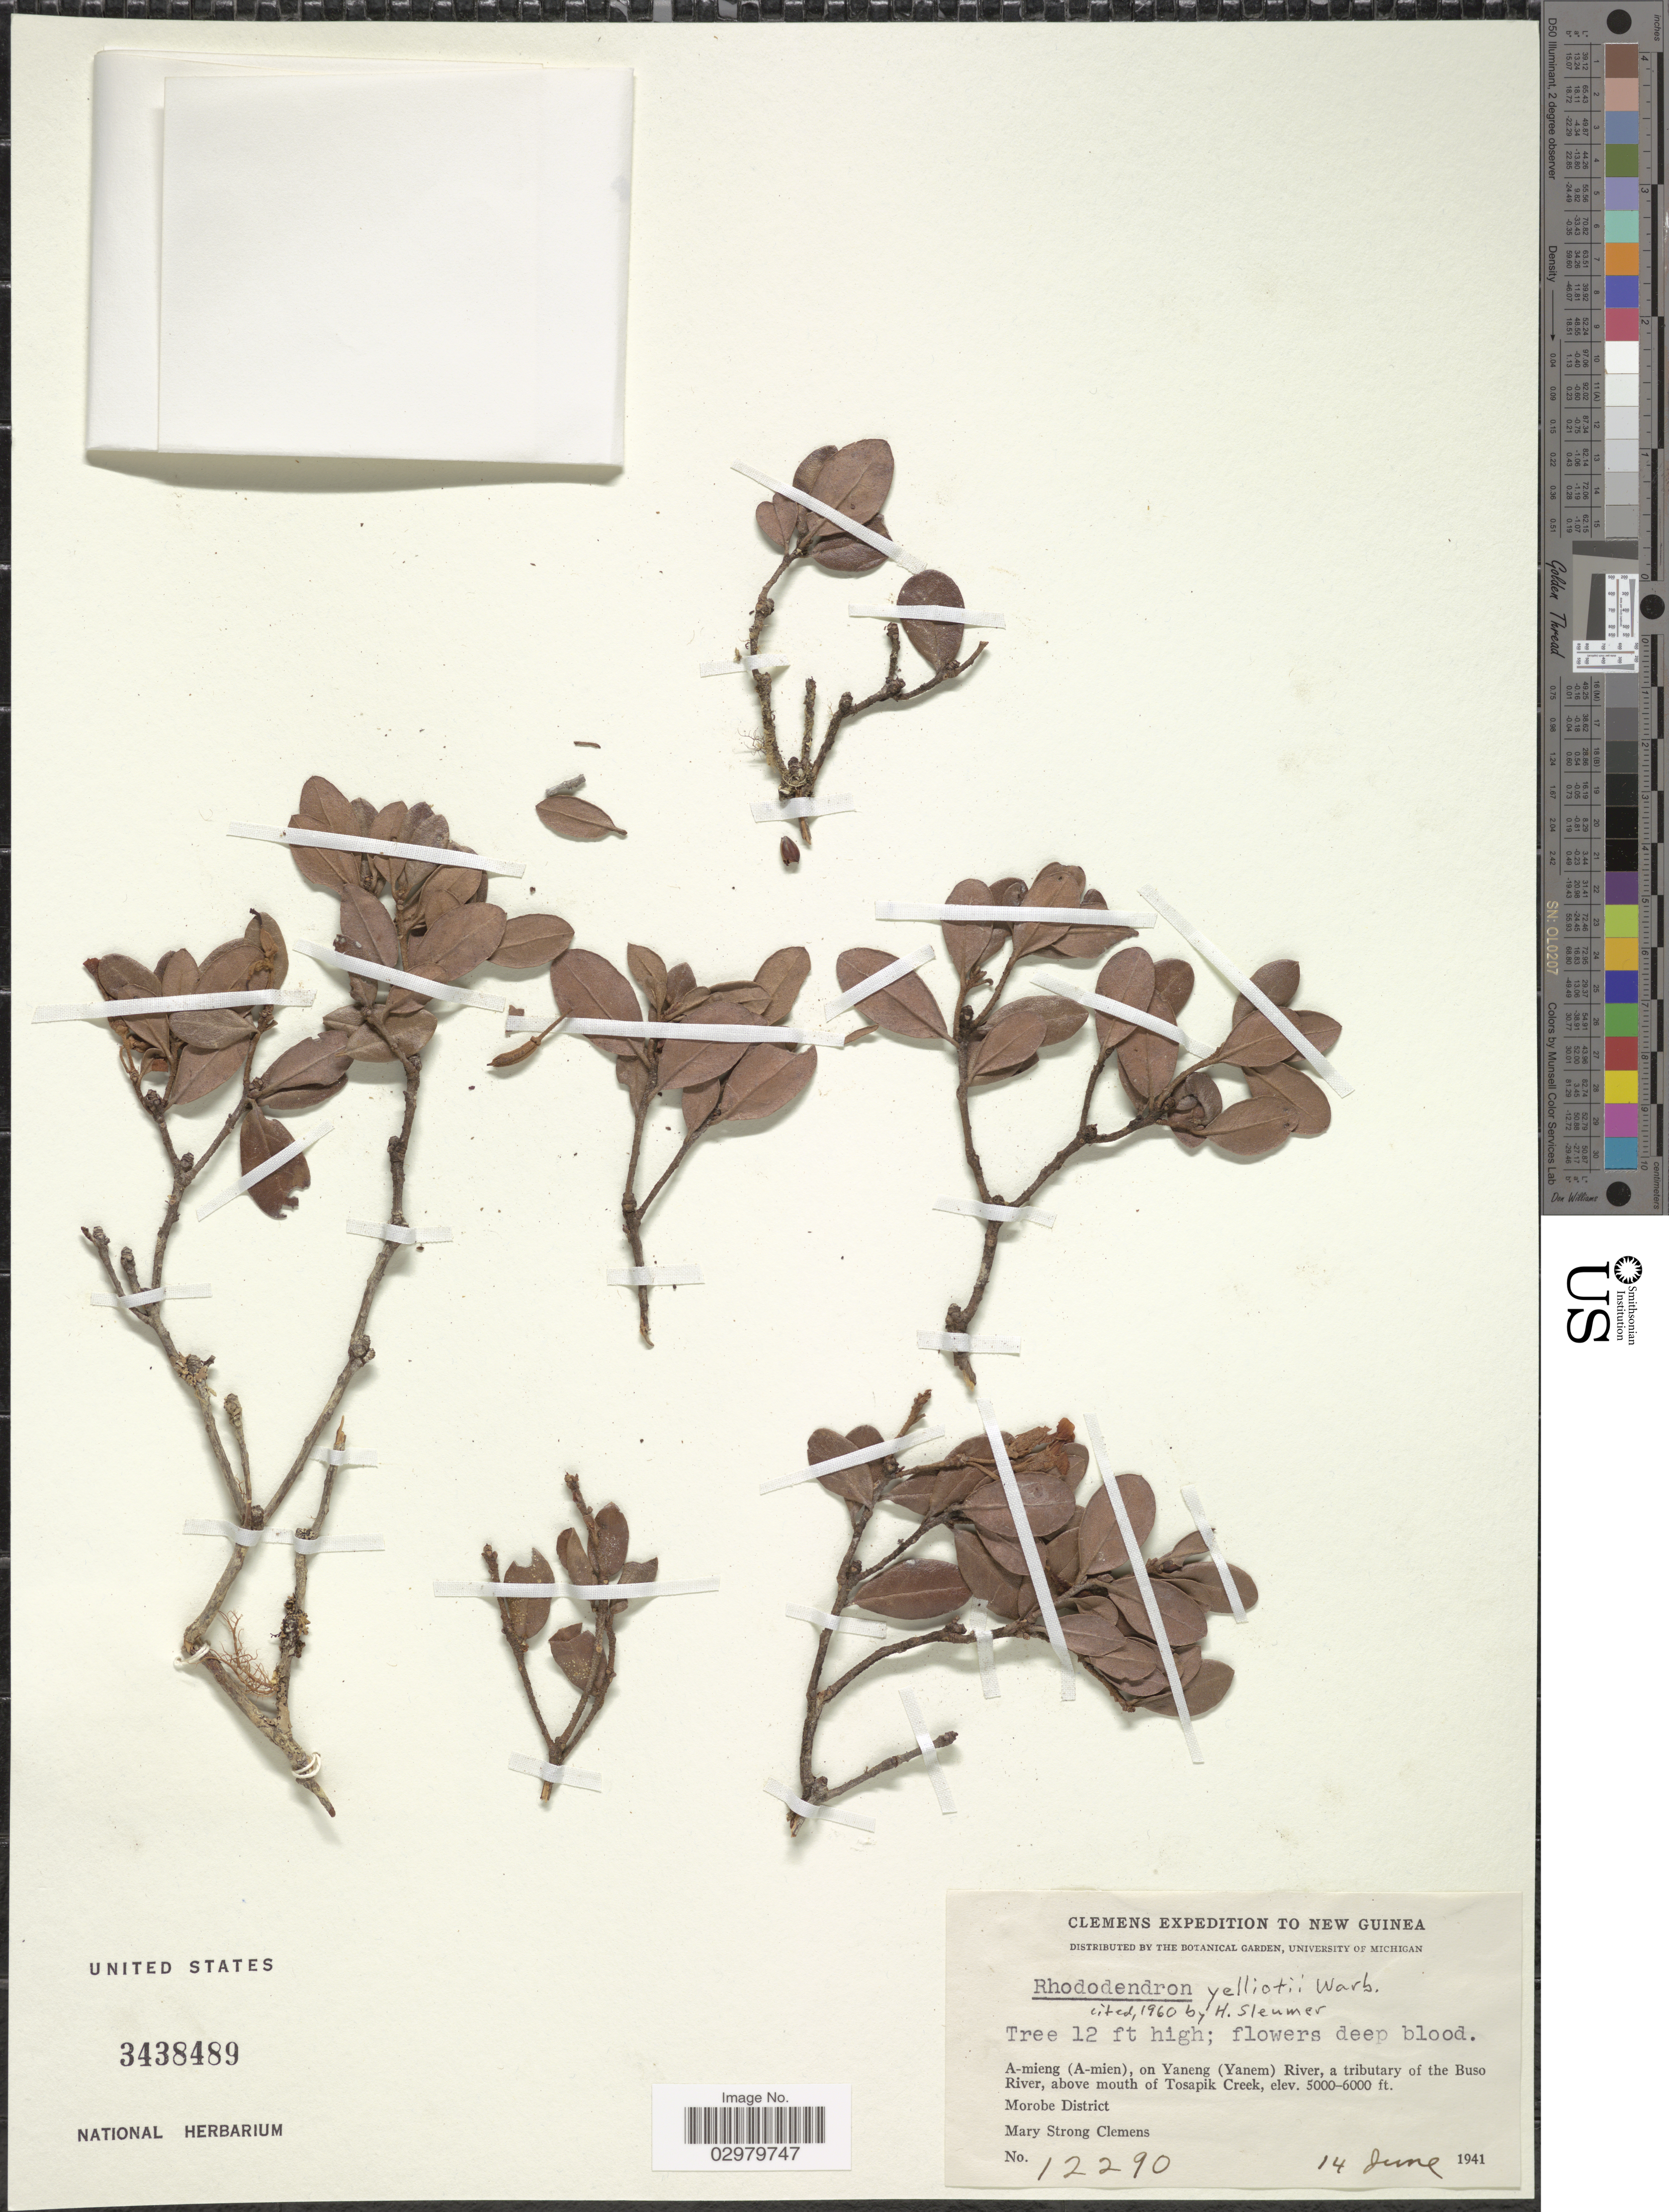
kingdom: Plantae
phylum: Tracheophyta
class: Magnoliopsida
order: Ericales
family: Ericaceae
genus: Rhododendron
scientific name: Rhododendron yelliottii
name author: Warb.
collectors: M. S. Clemens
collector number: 12290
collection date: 1941-06-14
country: Papua New Guinea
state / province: Morobe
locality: New Guinea. A-mieng (A-mien), on Yaneng (Yanem) River, a tributary of the Buso River, above mouth of Tosapik Creek. Morobe District.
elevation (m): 1524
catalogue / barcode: US 3438489